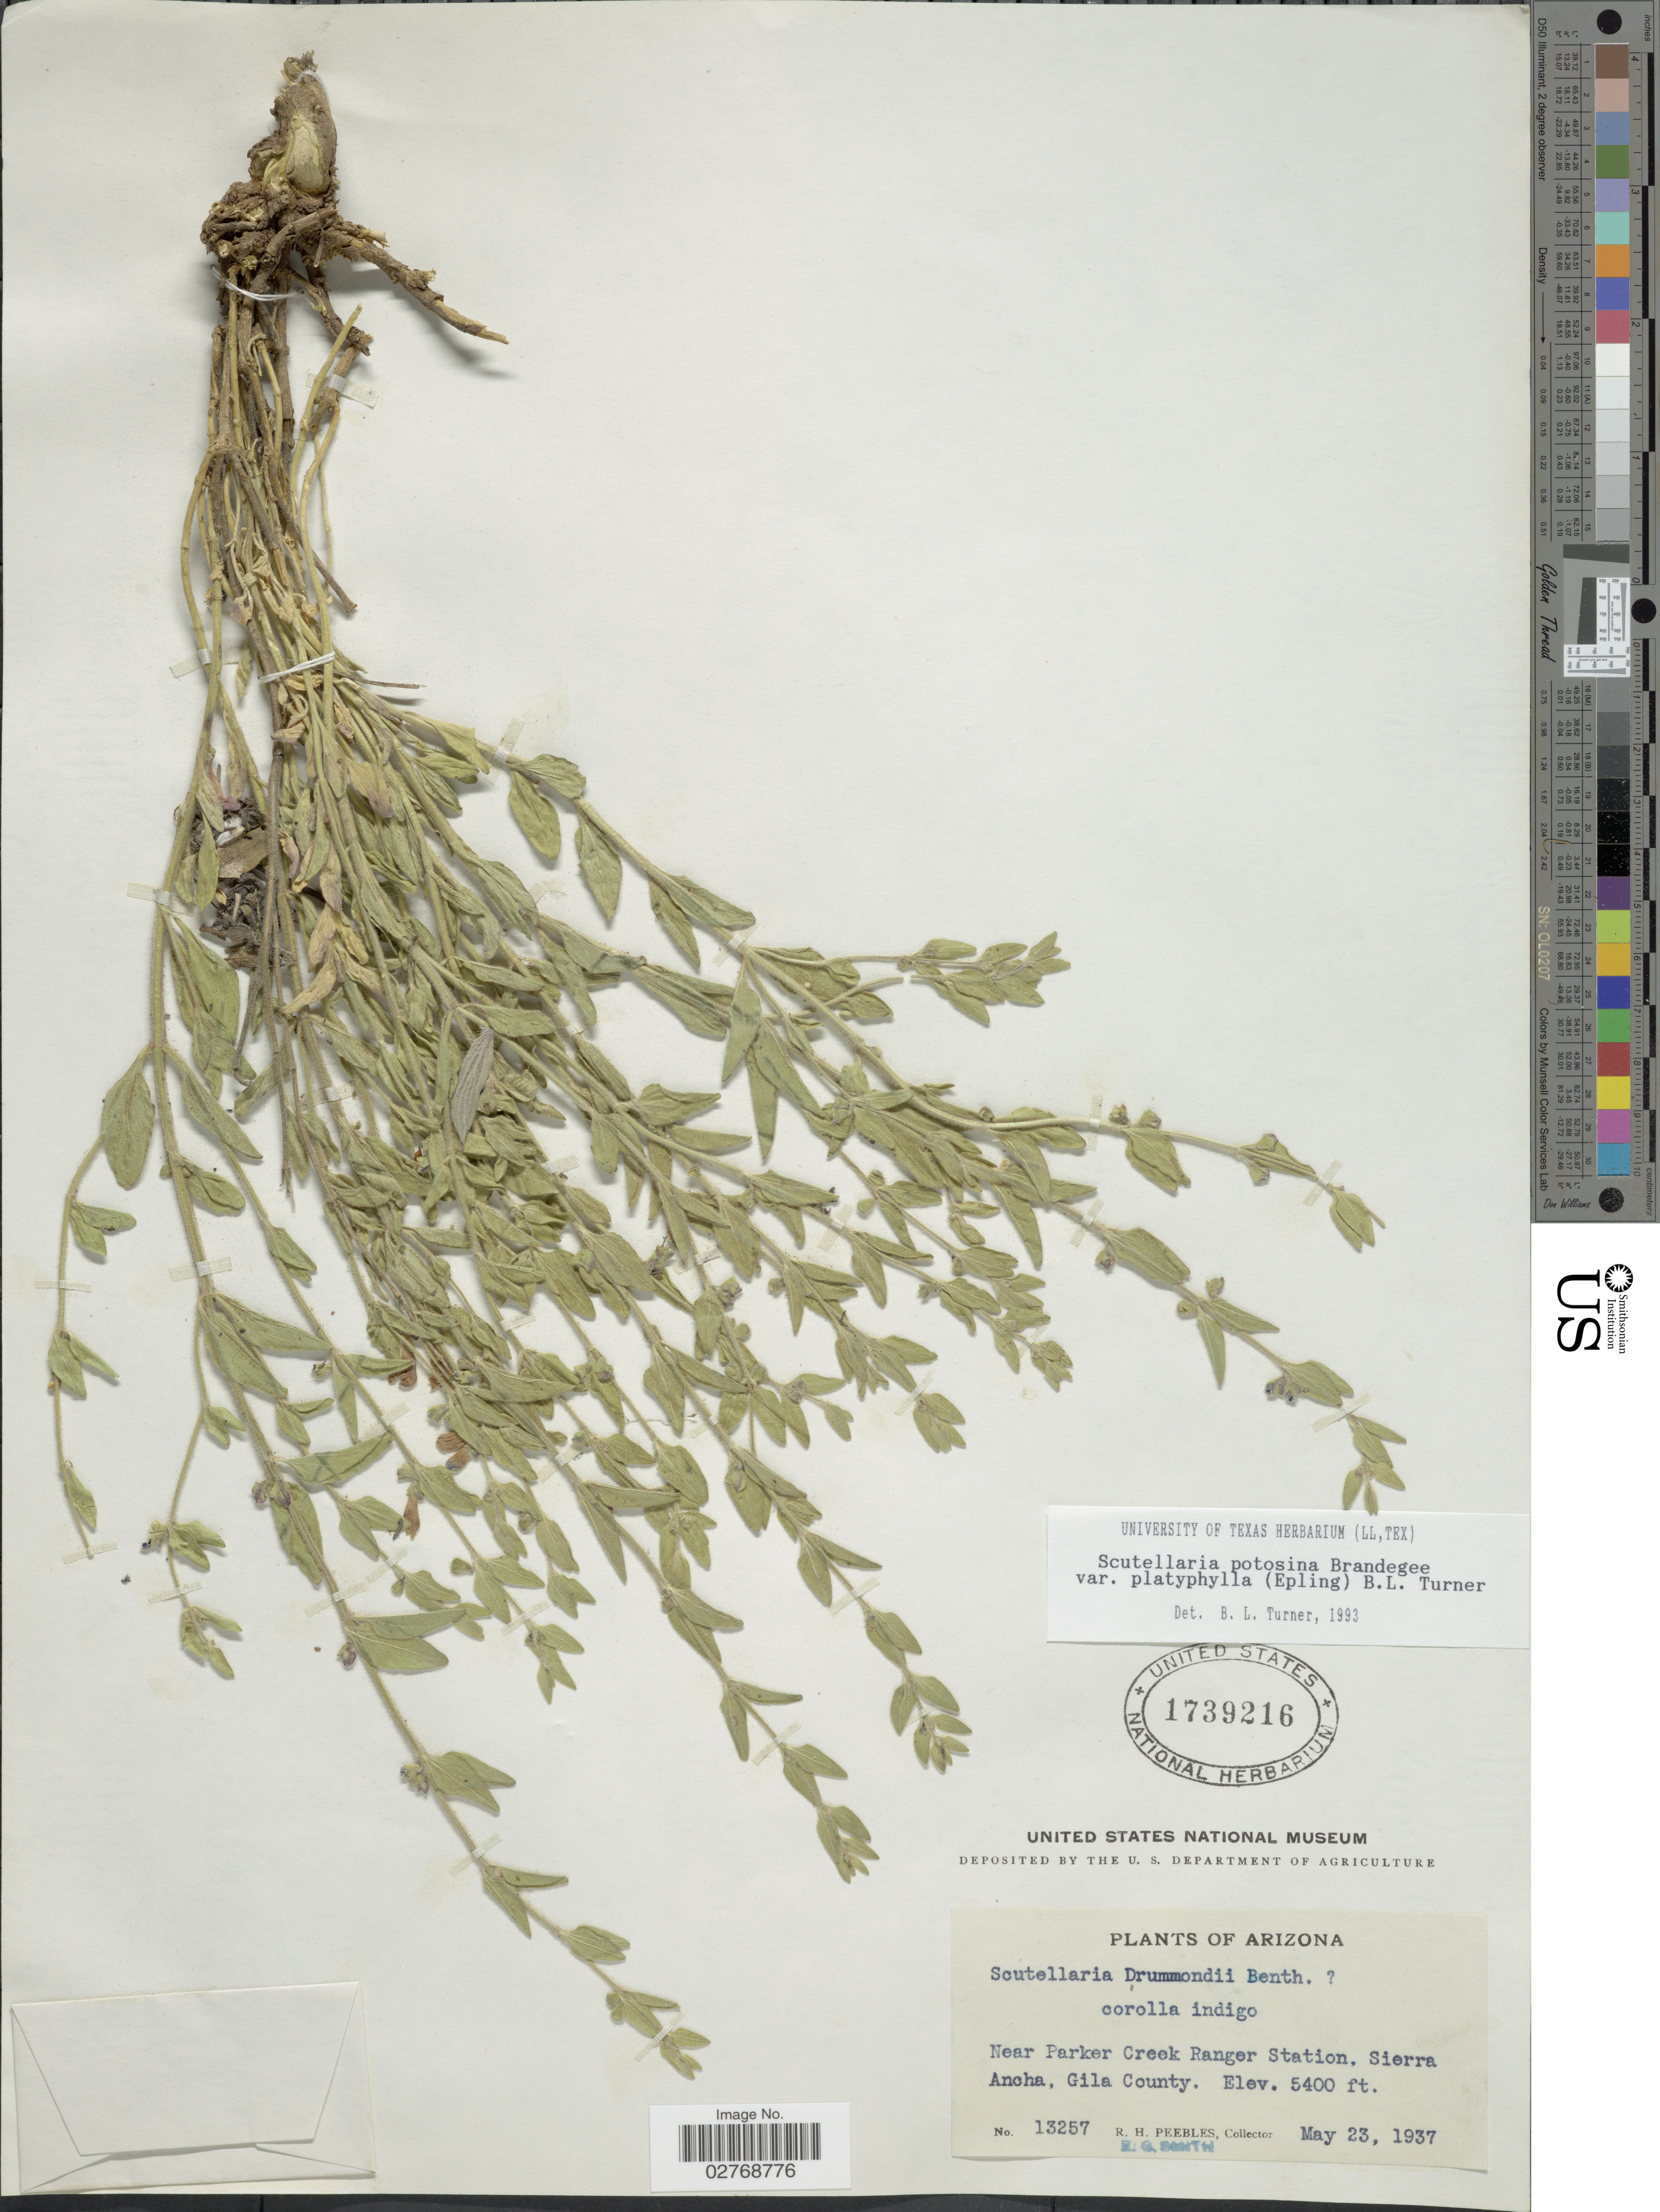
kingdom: Plantae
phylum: Tracheophyta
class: Magnoliopsida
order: Lamiales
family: Lamiaceae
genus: Scutellaria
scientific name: Scutellaria potosina var. platyphylla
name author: (Epling) B.L. Turner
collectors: R. H. Peebles & E. G. Smith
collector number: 13257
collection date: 1937-05-23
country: United States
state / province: Arizona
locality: Near Parker Creek Ranger Station. Sierra Ancha, Gila County.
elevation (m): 1646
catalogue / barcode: US 1739216